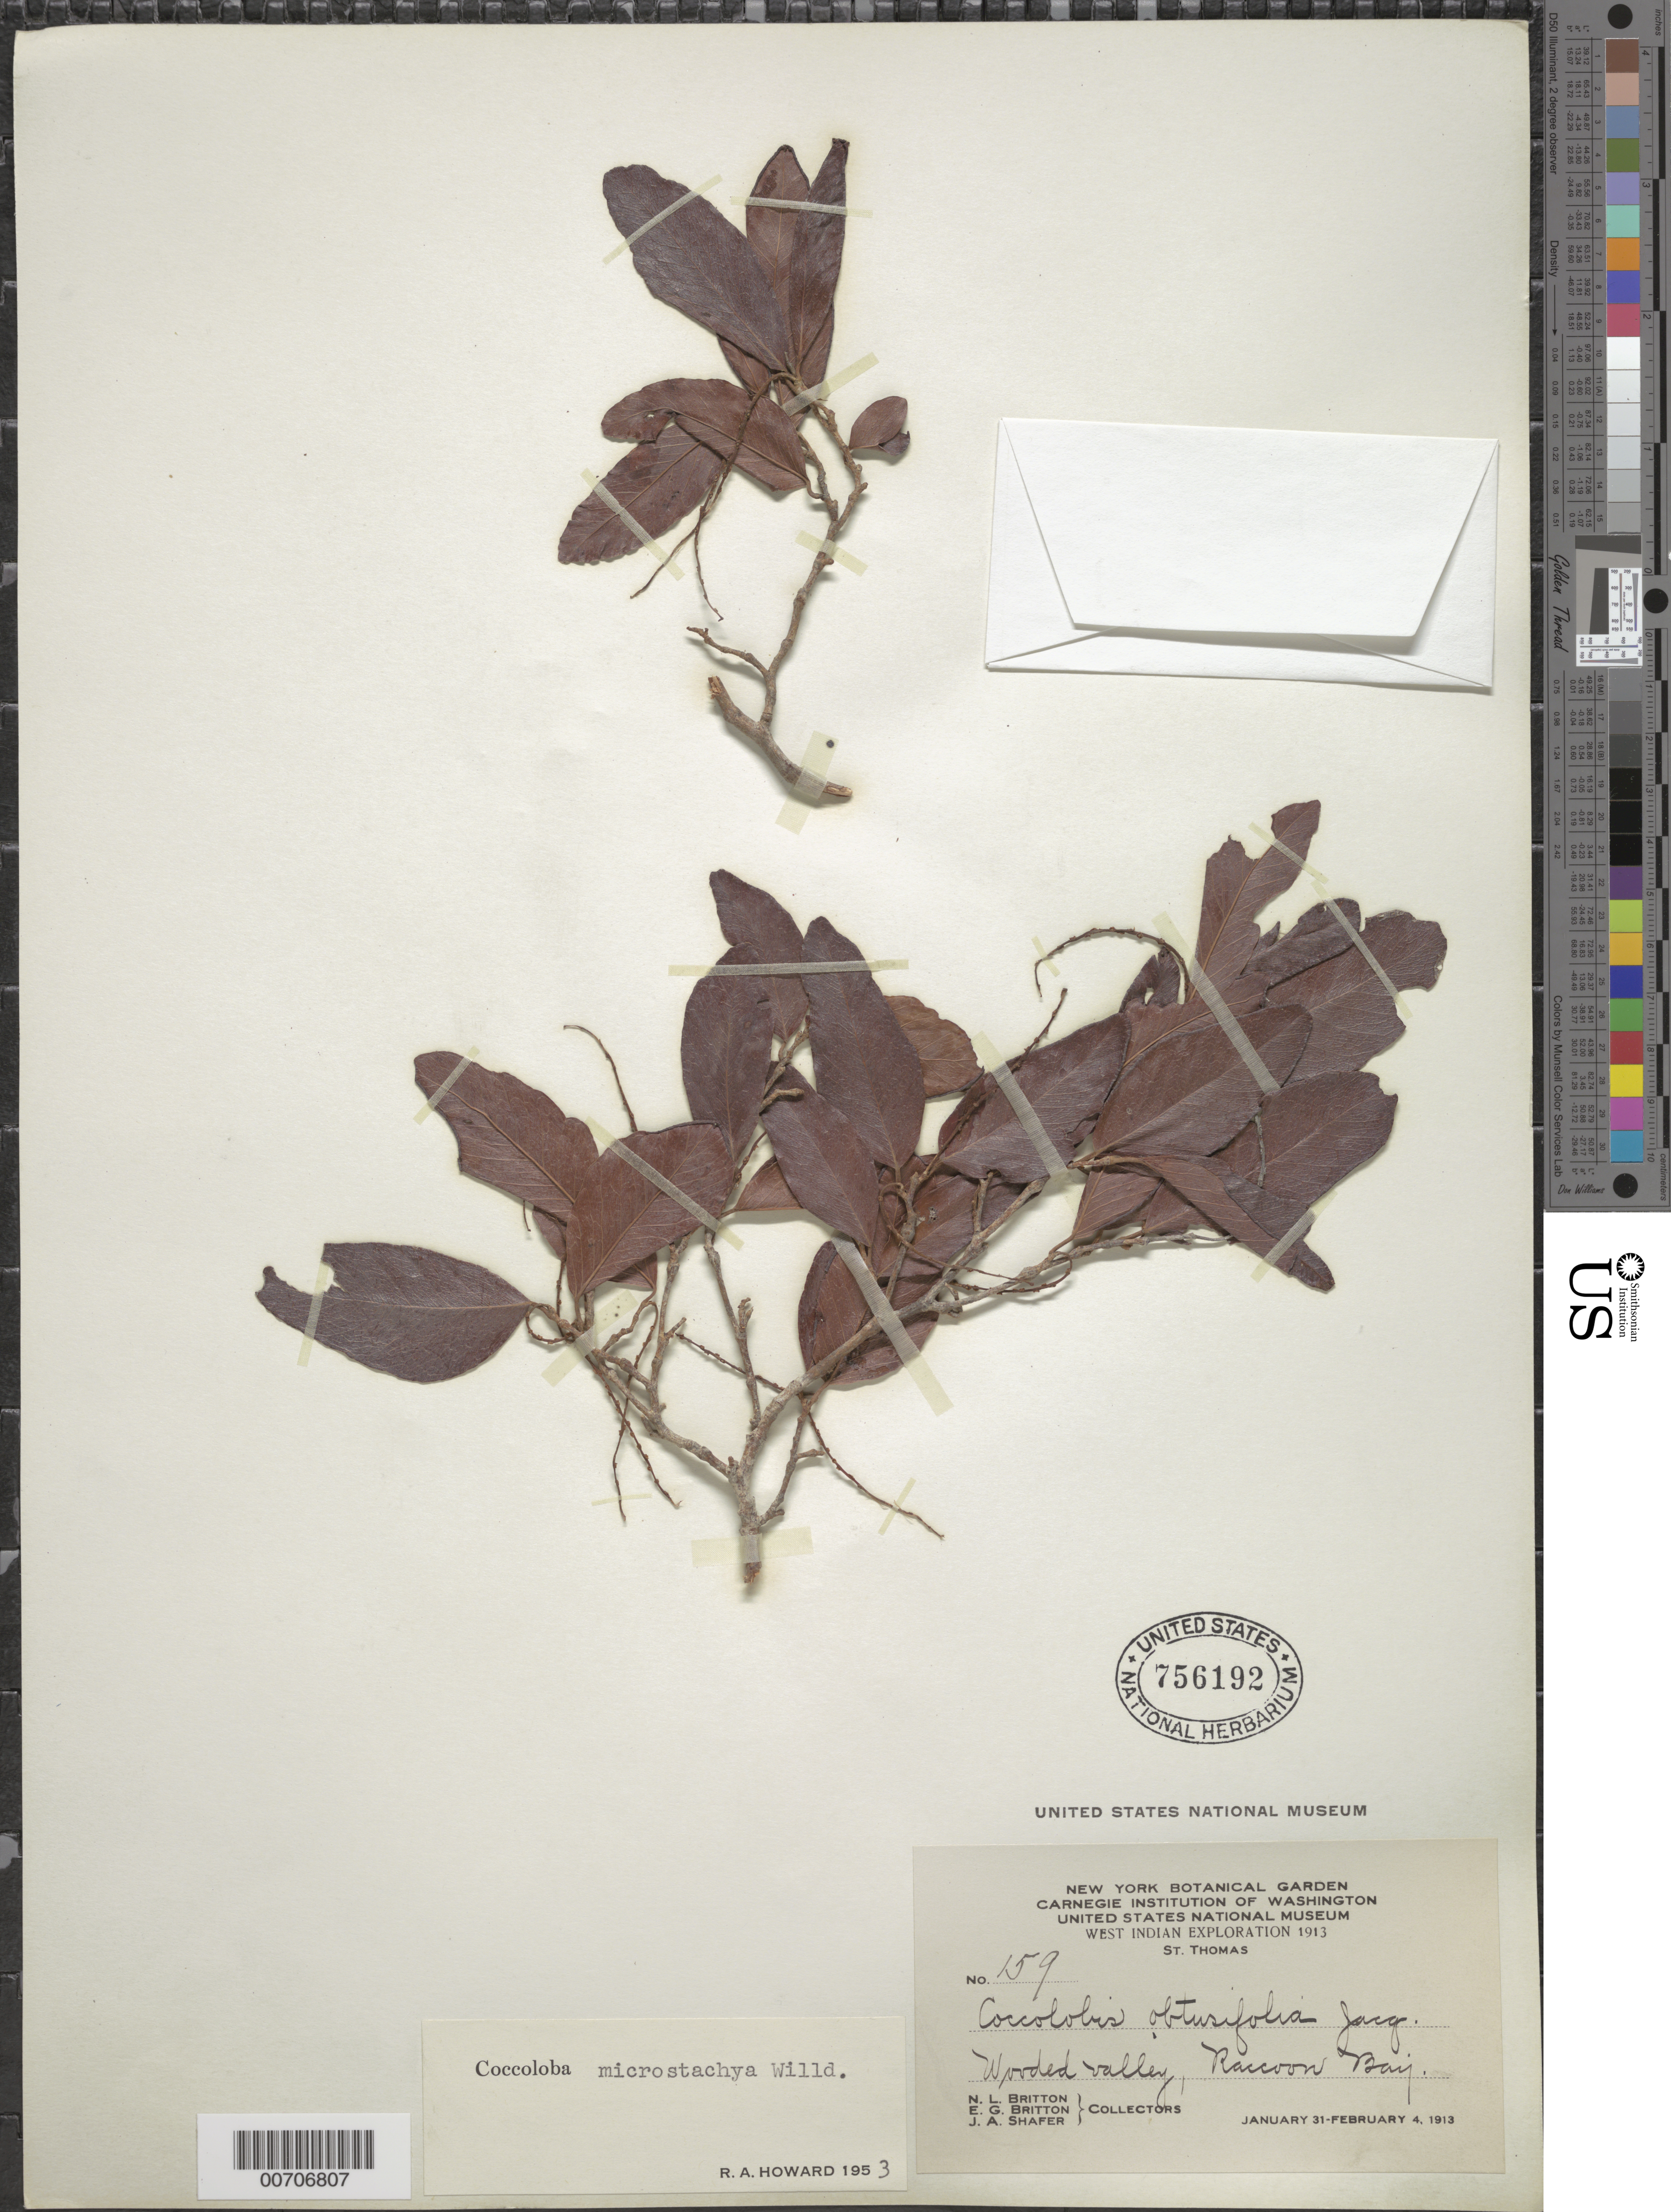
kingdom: Plantae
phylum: Tracheophyta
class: Magnoliopsida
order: Caryophyllales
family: Polygonaceae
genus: Coccoloba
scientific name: Coccoloba microstachya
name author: Willd.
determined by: Howard, R. A.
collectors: N. Britton, E. G. Britton & J. A. Shafer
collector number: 159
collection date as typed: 31 Jan 1913 to 4 Feb 1913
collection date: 1913-01-31/1913-02-04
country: U.S. Virgin Islands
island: St. Thomas Island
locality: Raccoon Bay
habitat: Wooded valley.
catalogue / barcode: US 756192